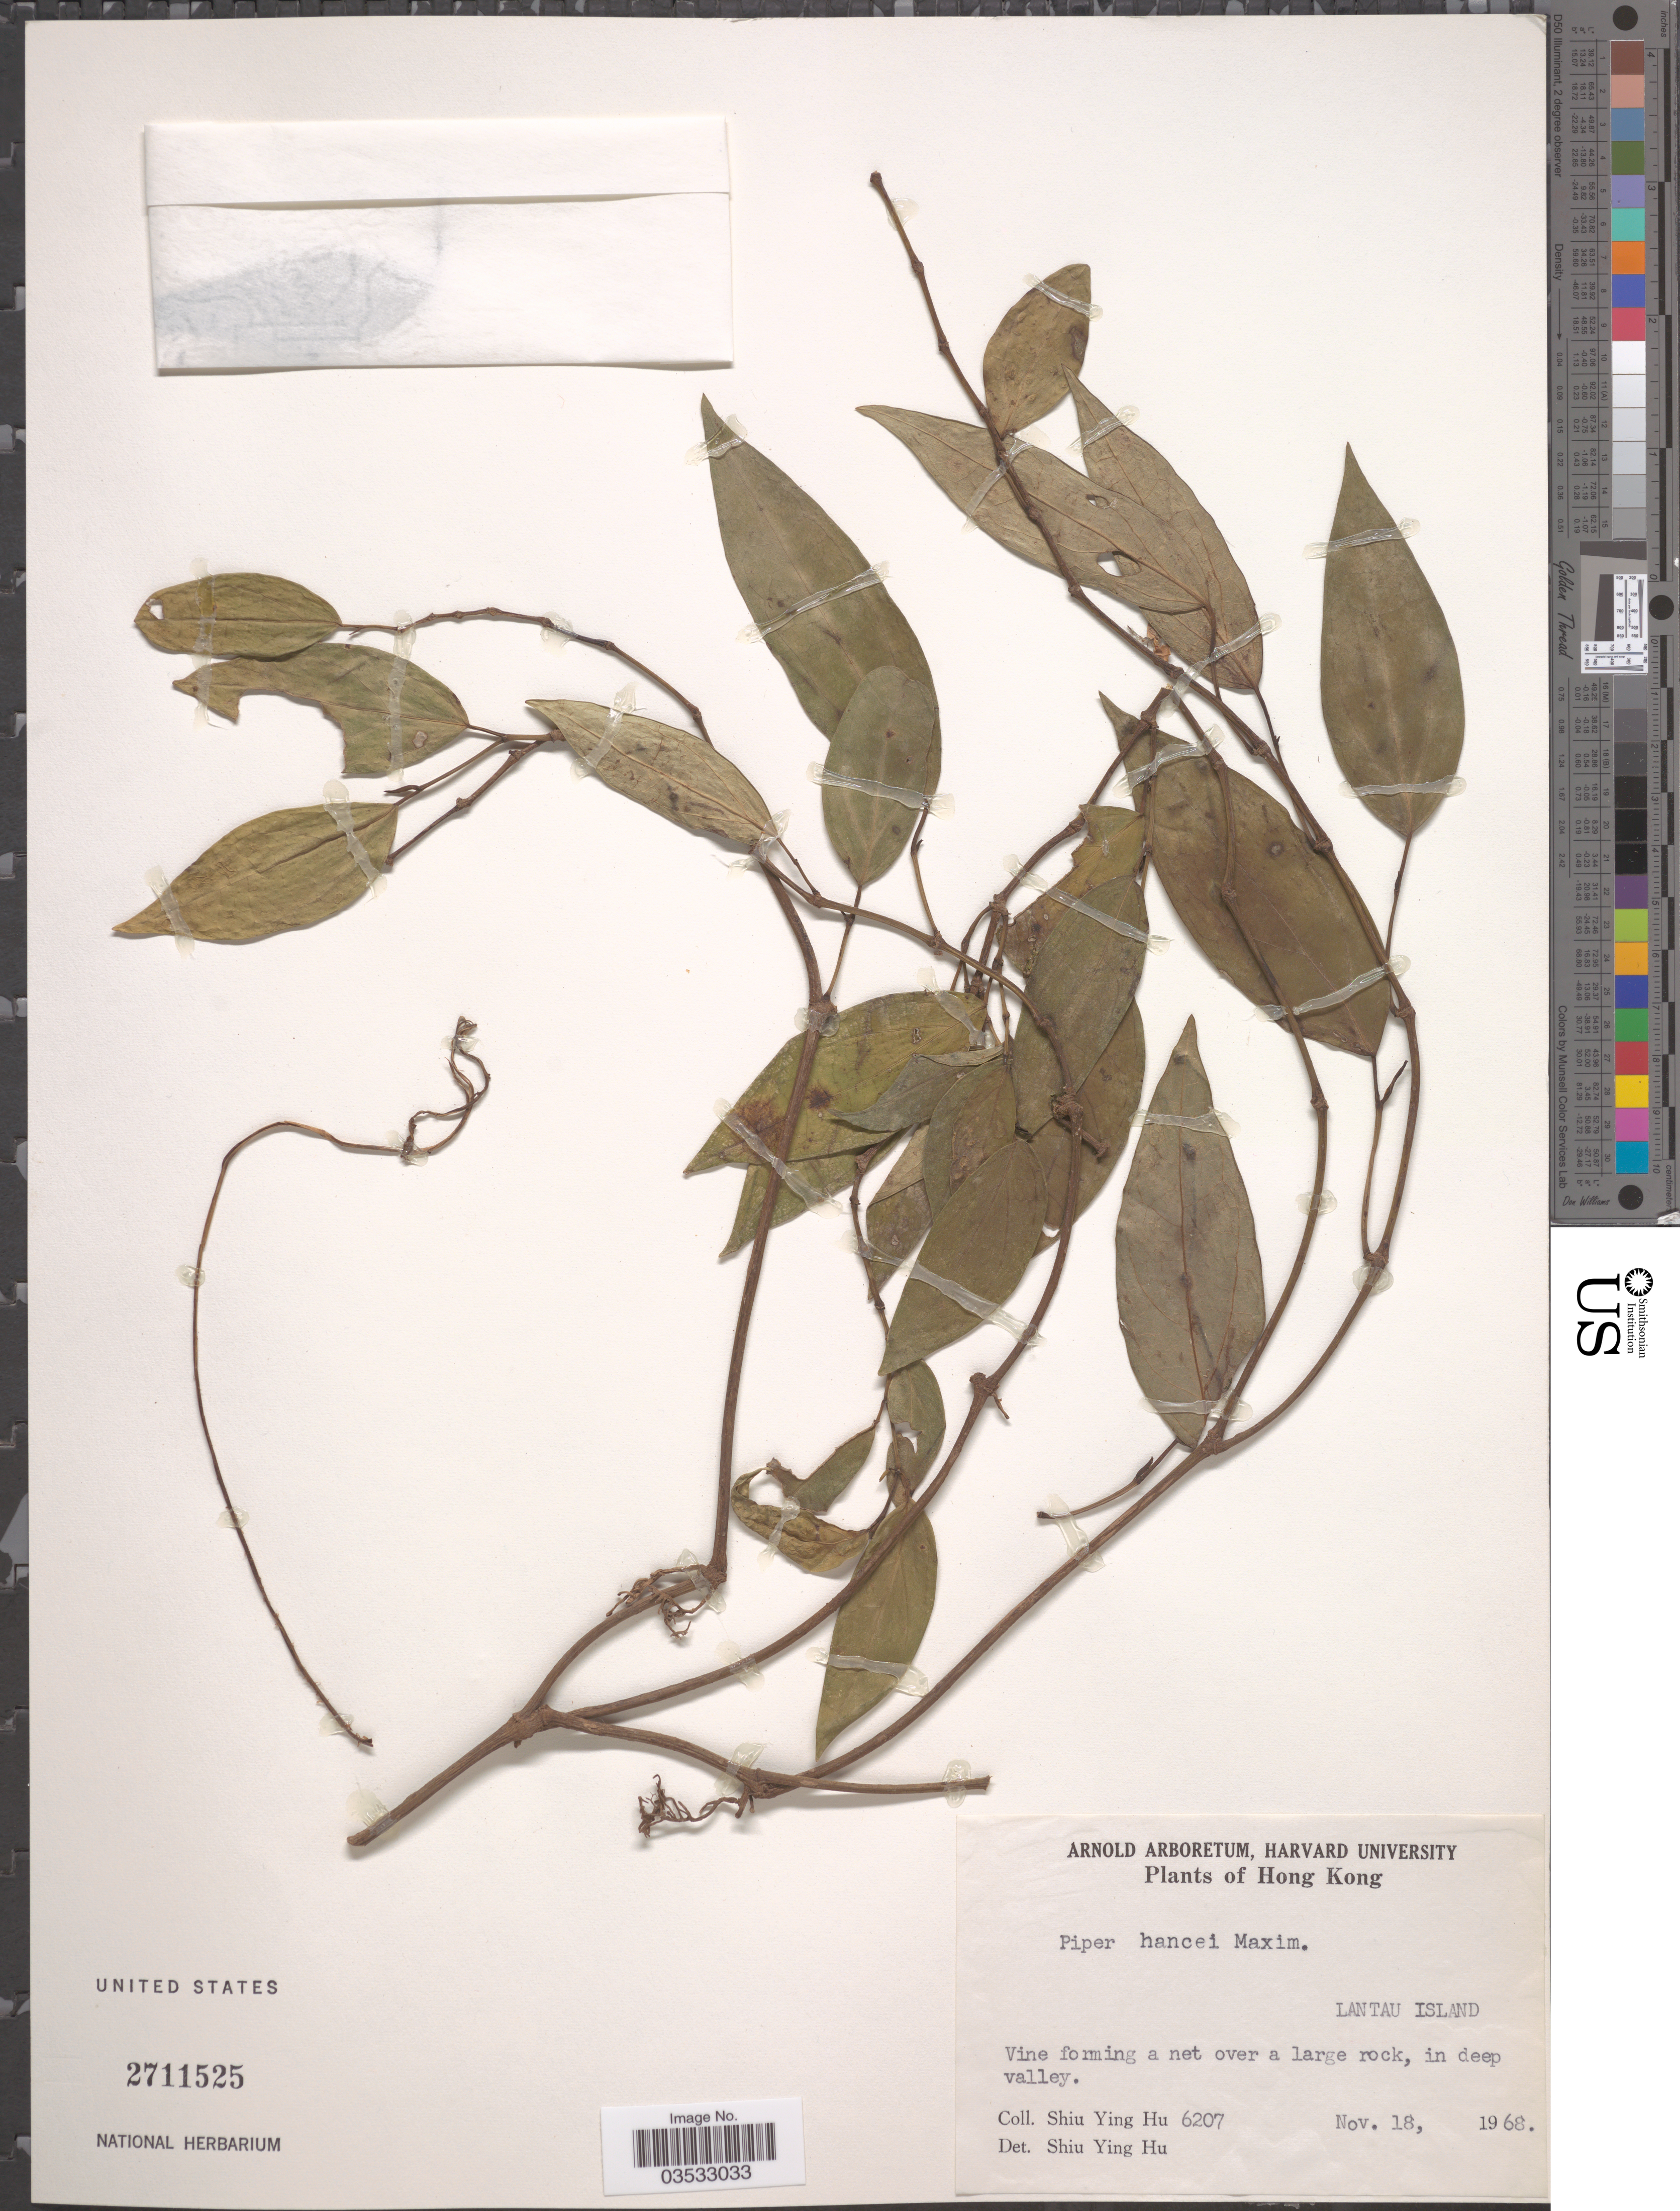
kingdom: Plantae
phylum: Tracheophyta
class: Magnoliopsida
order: Piperales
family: Piperaceae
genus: Piper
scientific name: Piper hancei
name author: Maxim.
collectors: S. Y. Hu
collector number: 6207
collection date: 1968-11-18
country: China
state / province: Hong Kong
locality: Lantau Island. In deep valley.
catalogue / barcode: US 2711525